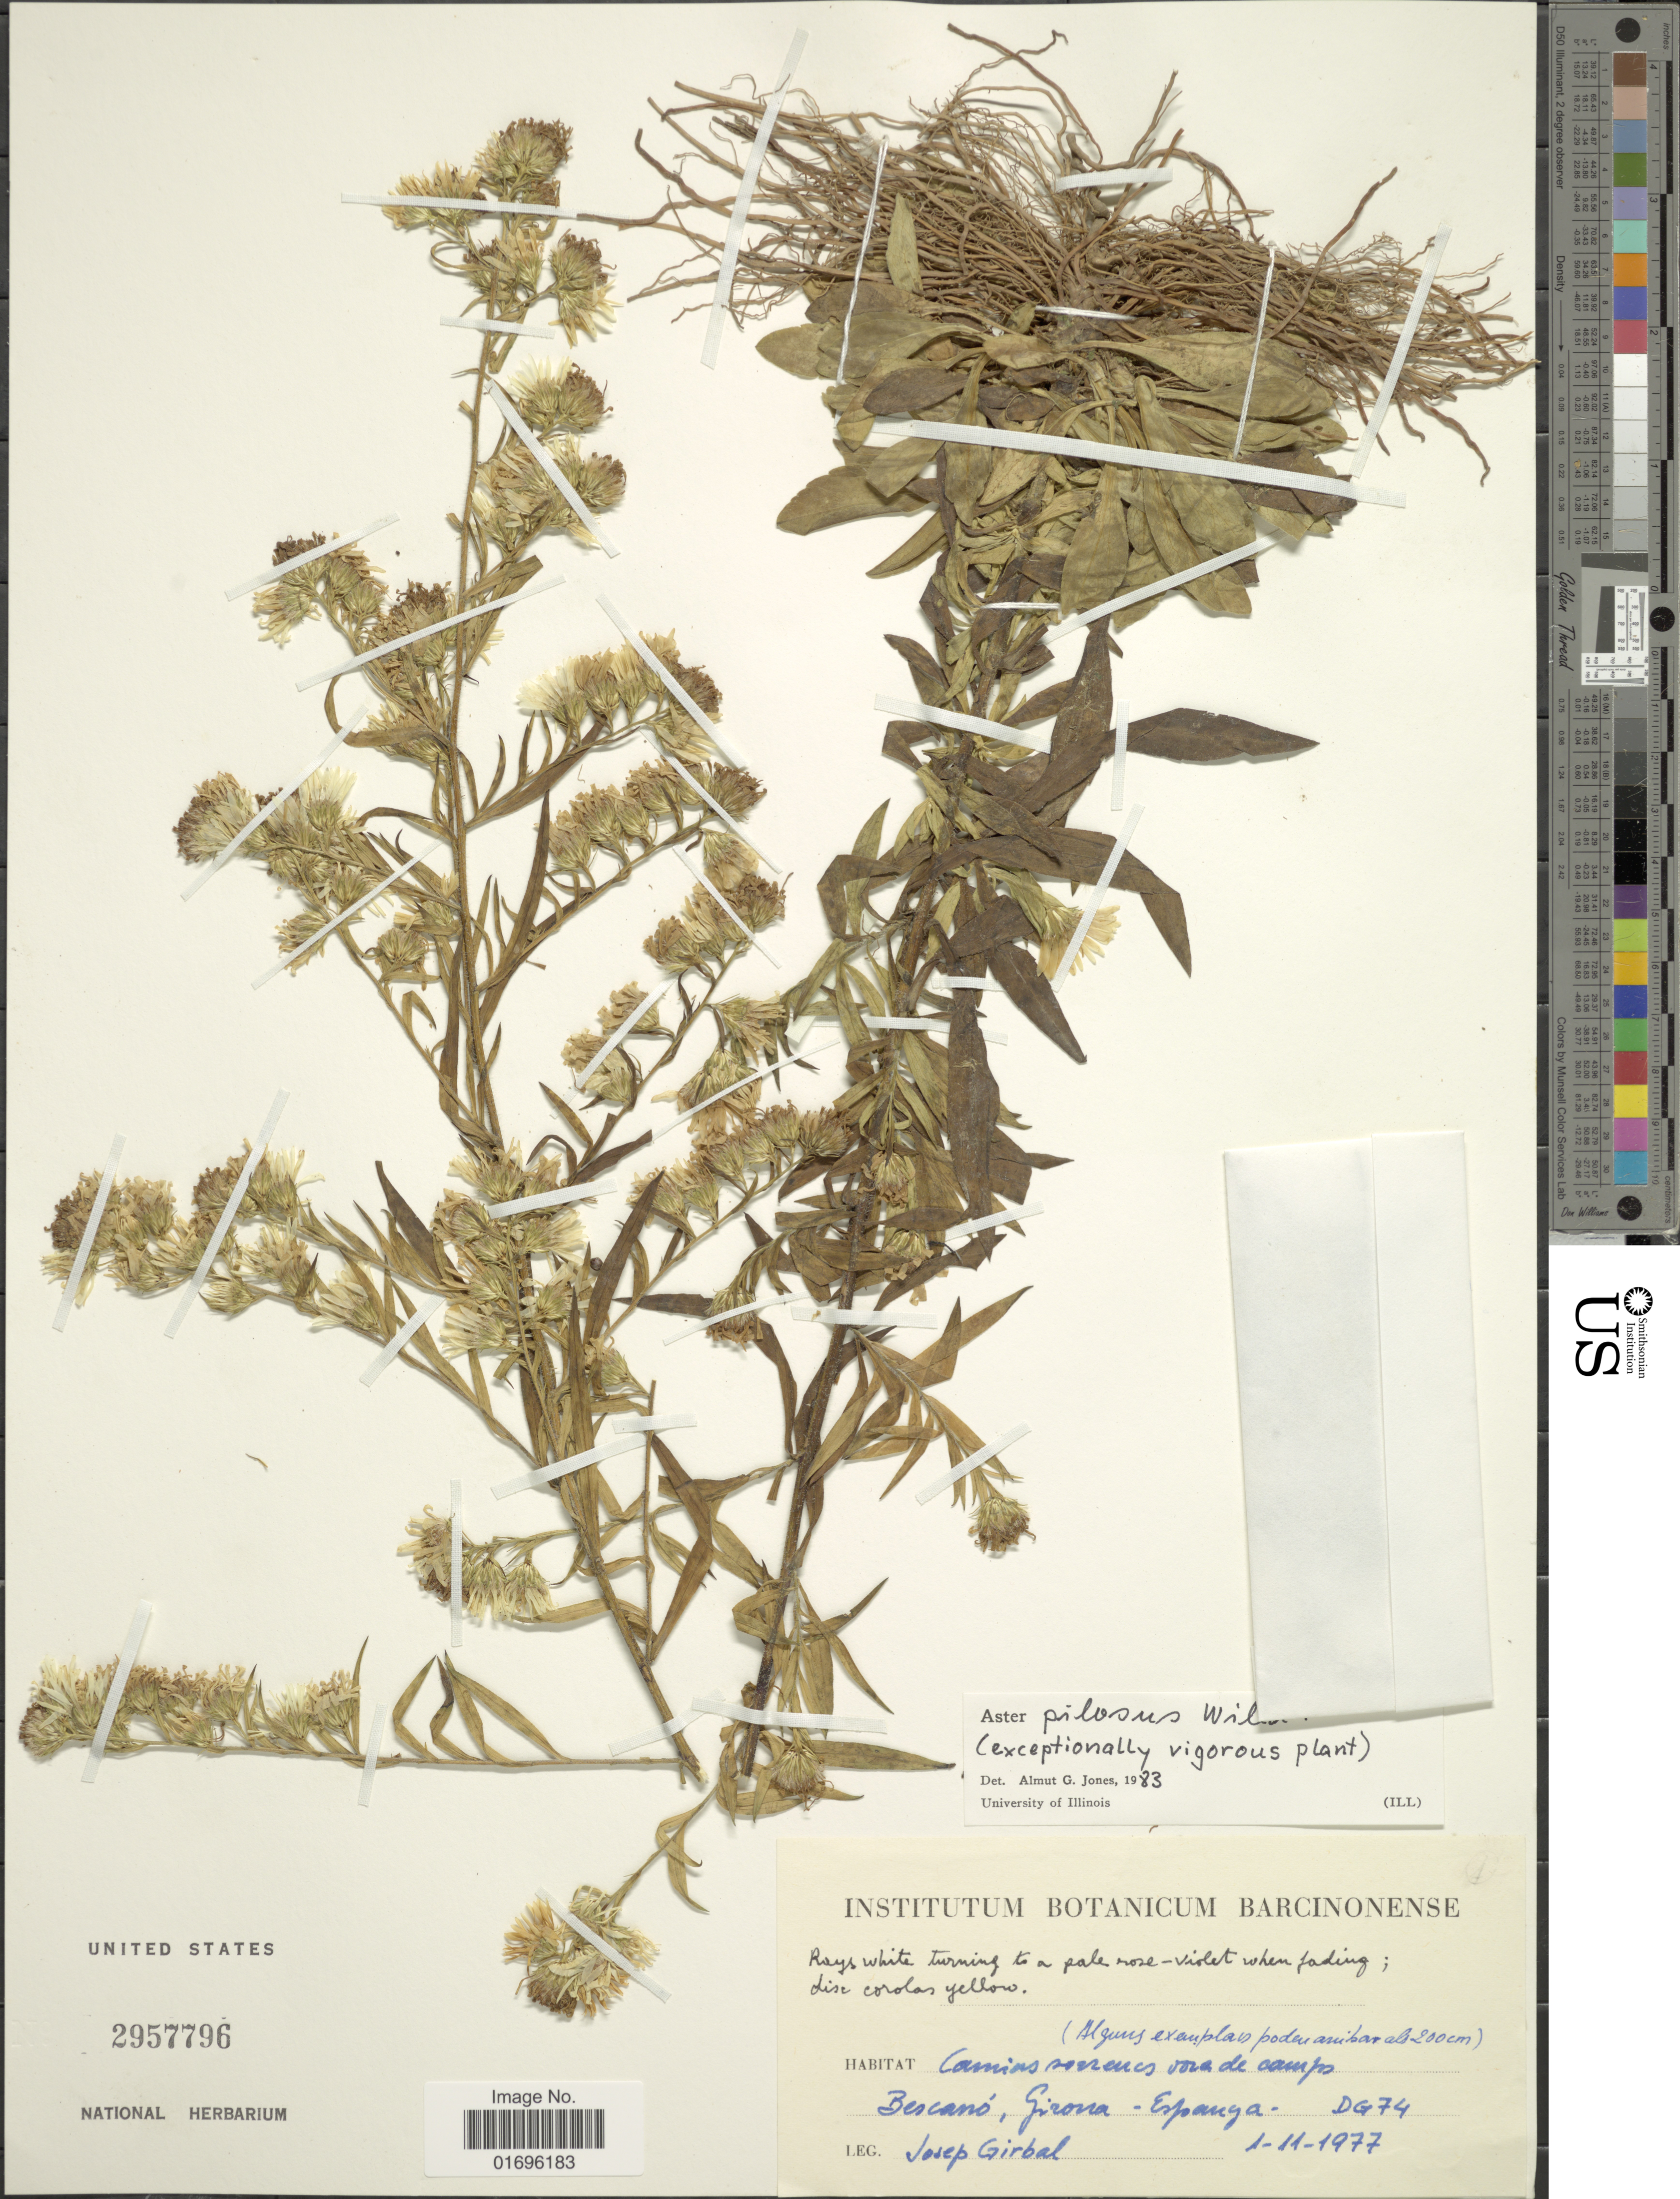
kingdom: Plantae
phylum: Tracheophyta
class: Magnoliopsida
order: Asterales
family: Asteraceae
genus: Symphyotrichum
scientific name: Symphyotrichum pilosum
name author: (Willd.) G.L. Nesom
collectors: J. Girbal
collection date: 1977-11-01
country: Spain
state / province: Catalunya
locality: Bescanó, Girona - Espanya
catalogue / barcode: US 2957796